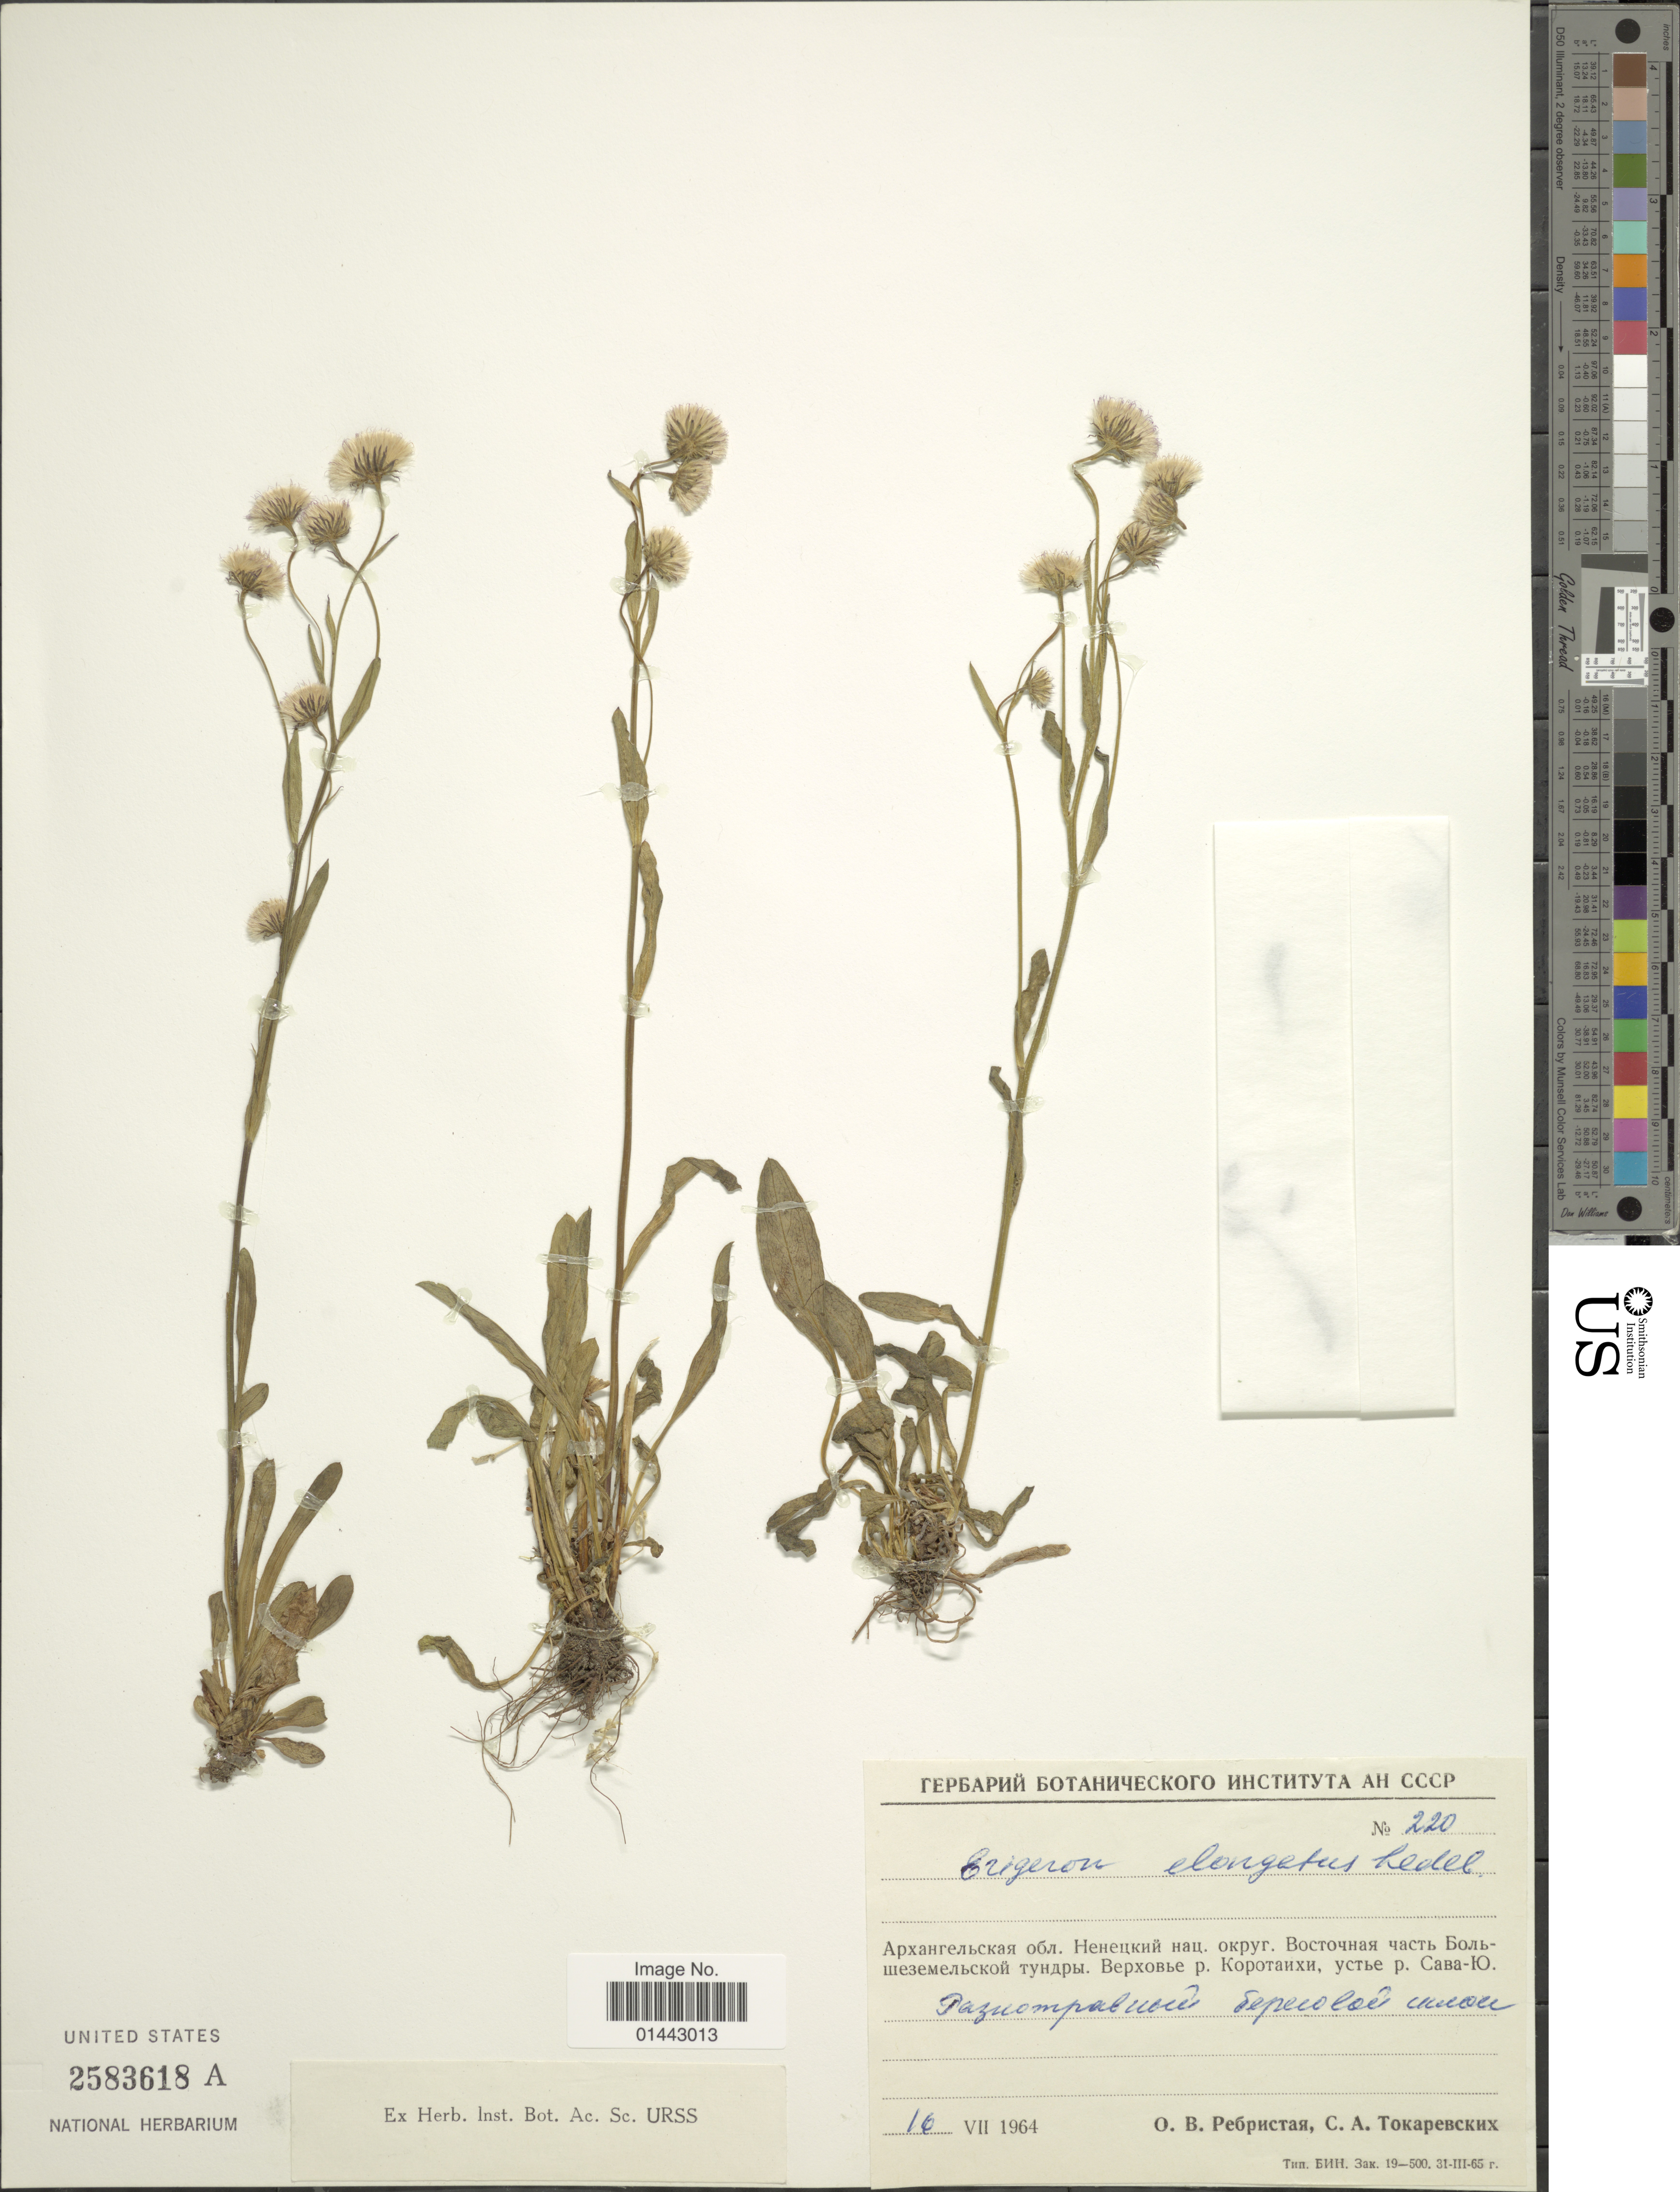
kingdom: Plantae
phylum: Tracheophyta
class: Magnoliopsida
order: Asterales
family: Asteraceae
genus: Erigeron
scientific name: Erigeron elongatus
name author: Ledeb.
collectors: O. Rebristaya & S. Tokarevskikh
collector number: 220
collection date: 1964-07-16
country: Russian Federation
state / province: Arkhangelsk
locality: Nenets Autonomous Okrug, River Korotaikha, mouth of river Sava-U.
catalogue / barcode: US 2583618A